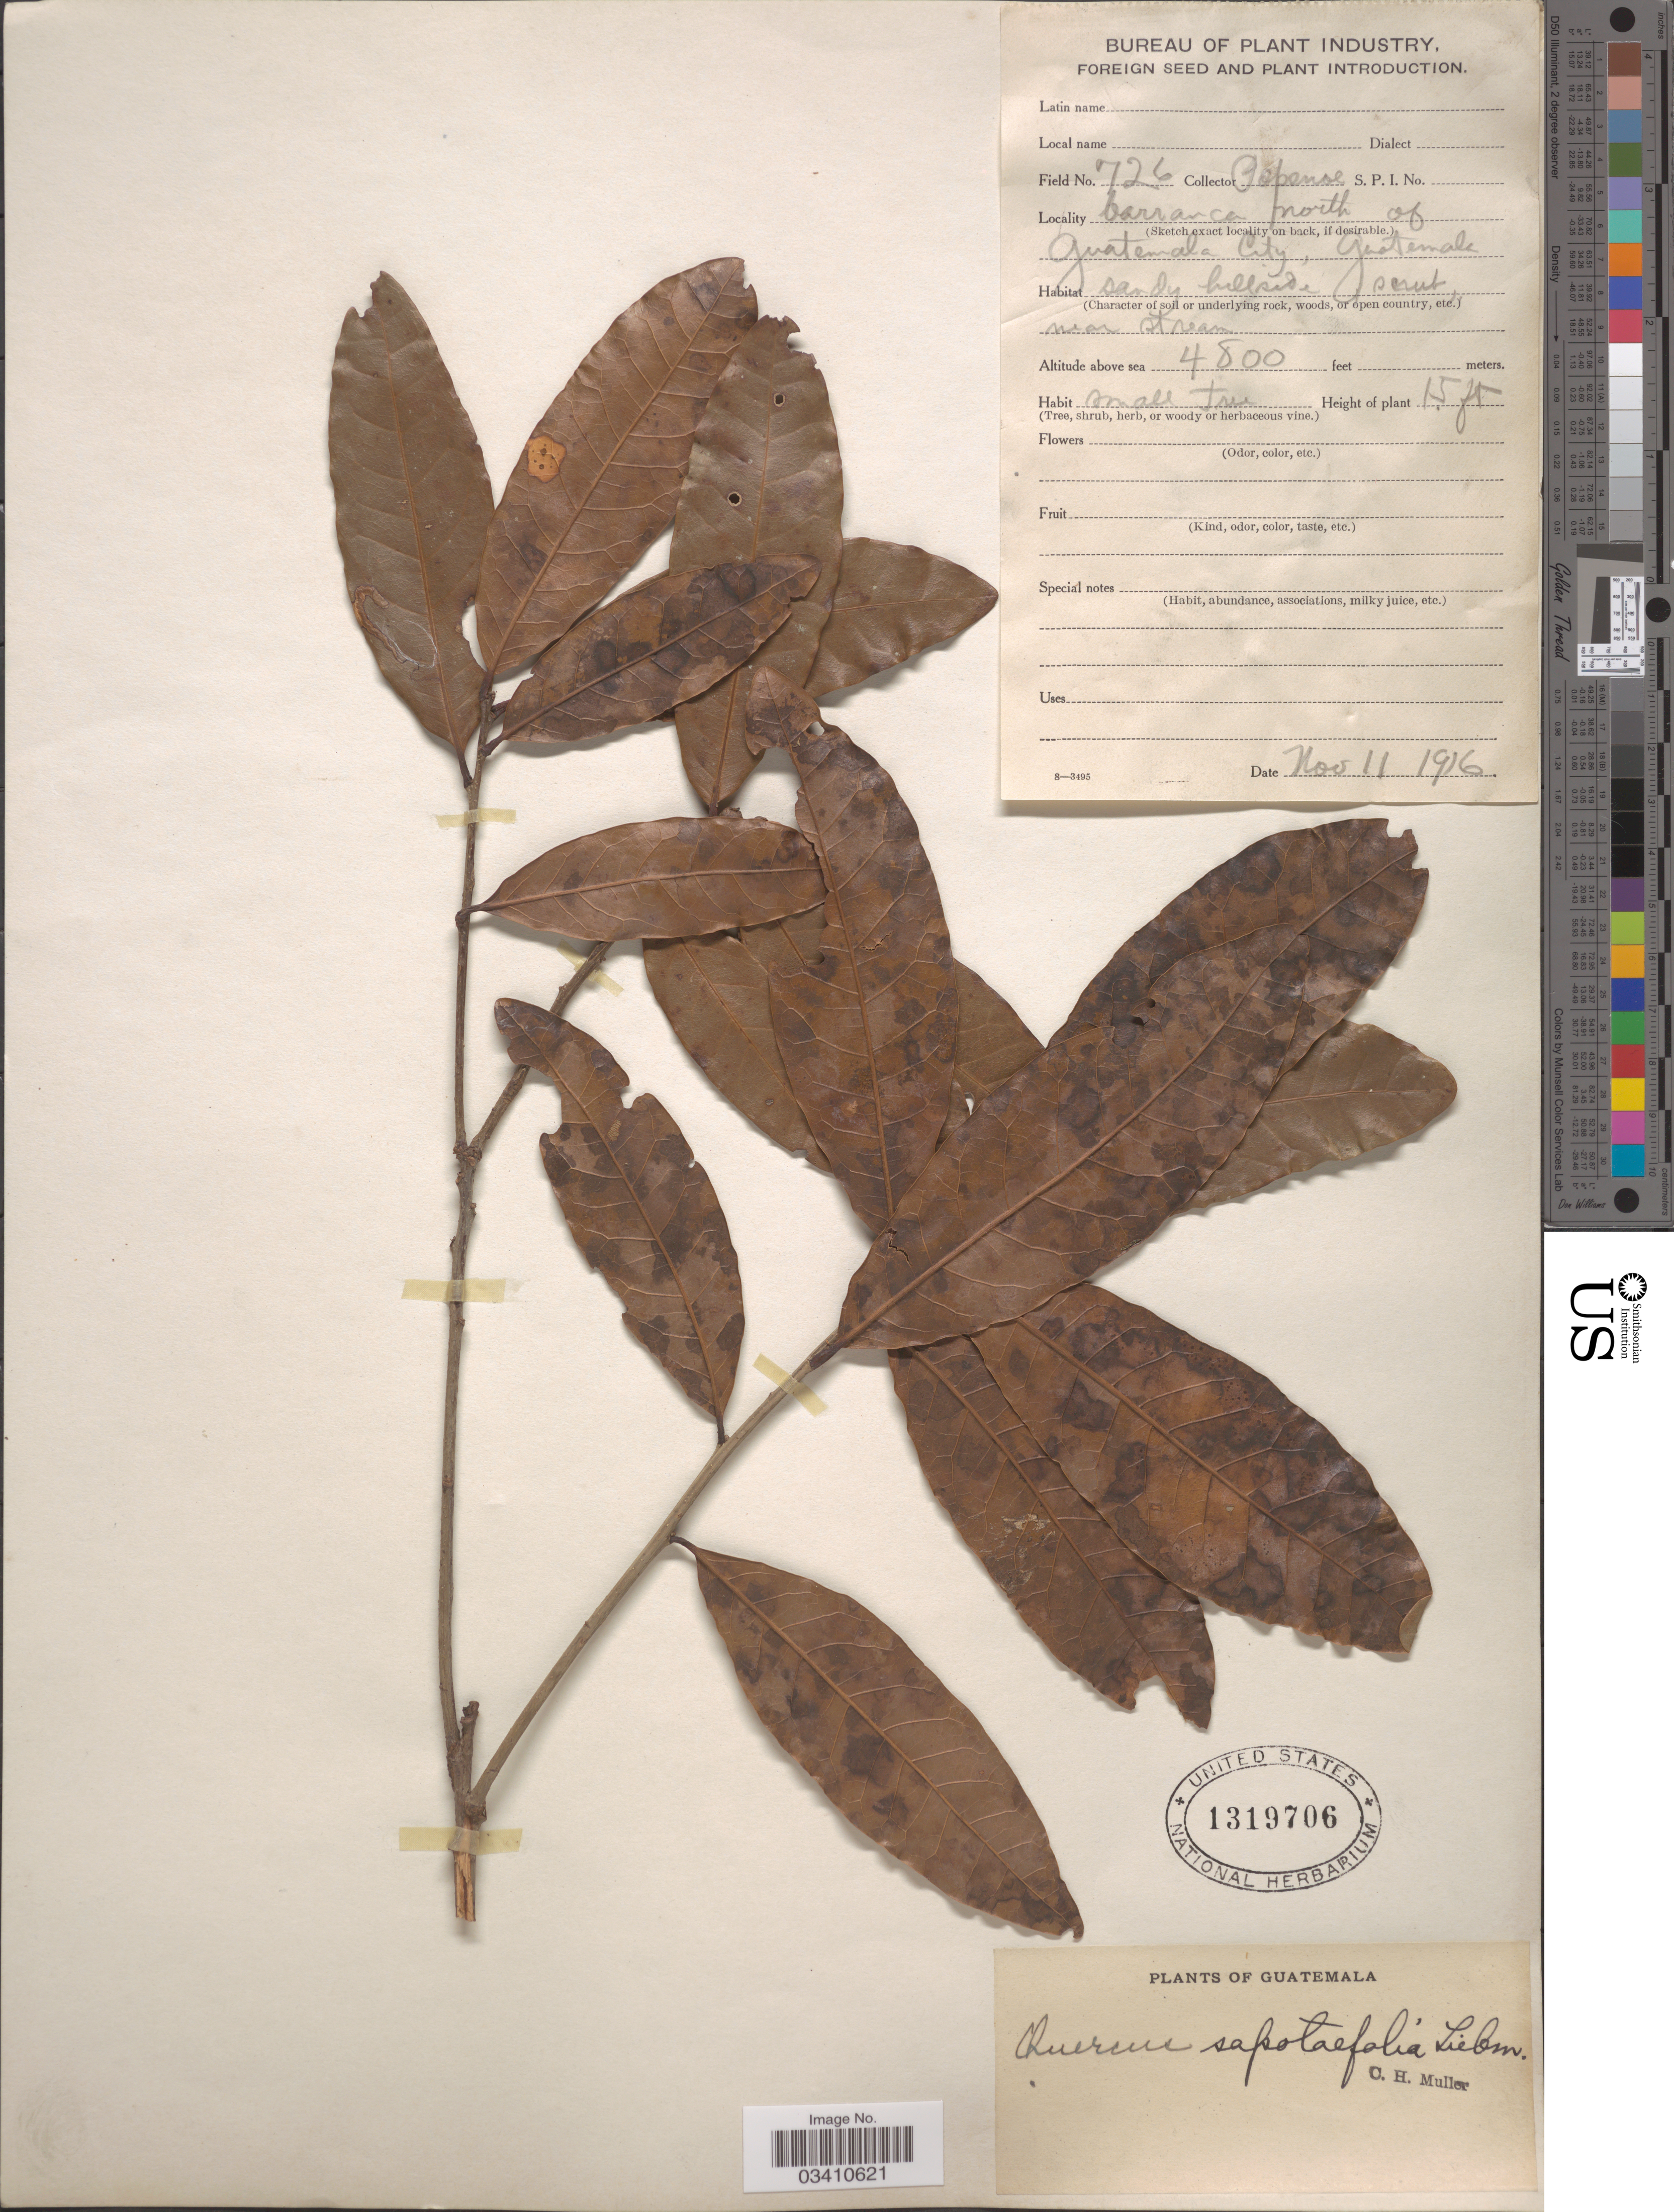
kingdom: Plantae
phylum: Tracheophyta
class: Magnoliopsida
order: Fagales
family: Fagaceae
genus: Quercus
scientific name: Quercus sapotaefolia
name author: Liebm.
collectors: -- Popenoe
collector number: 726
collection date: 1916-11-11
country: Guatemala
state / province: Guatemala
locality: Barranca north of Guatemala City.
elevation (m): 1463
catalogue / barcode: US 1319706